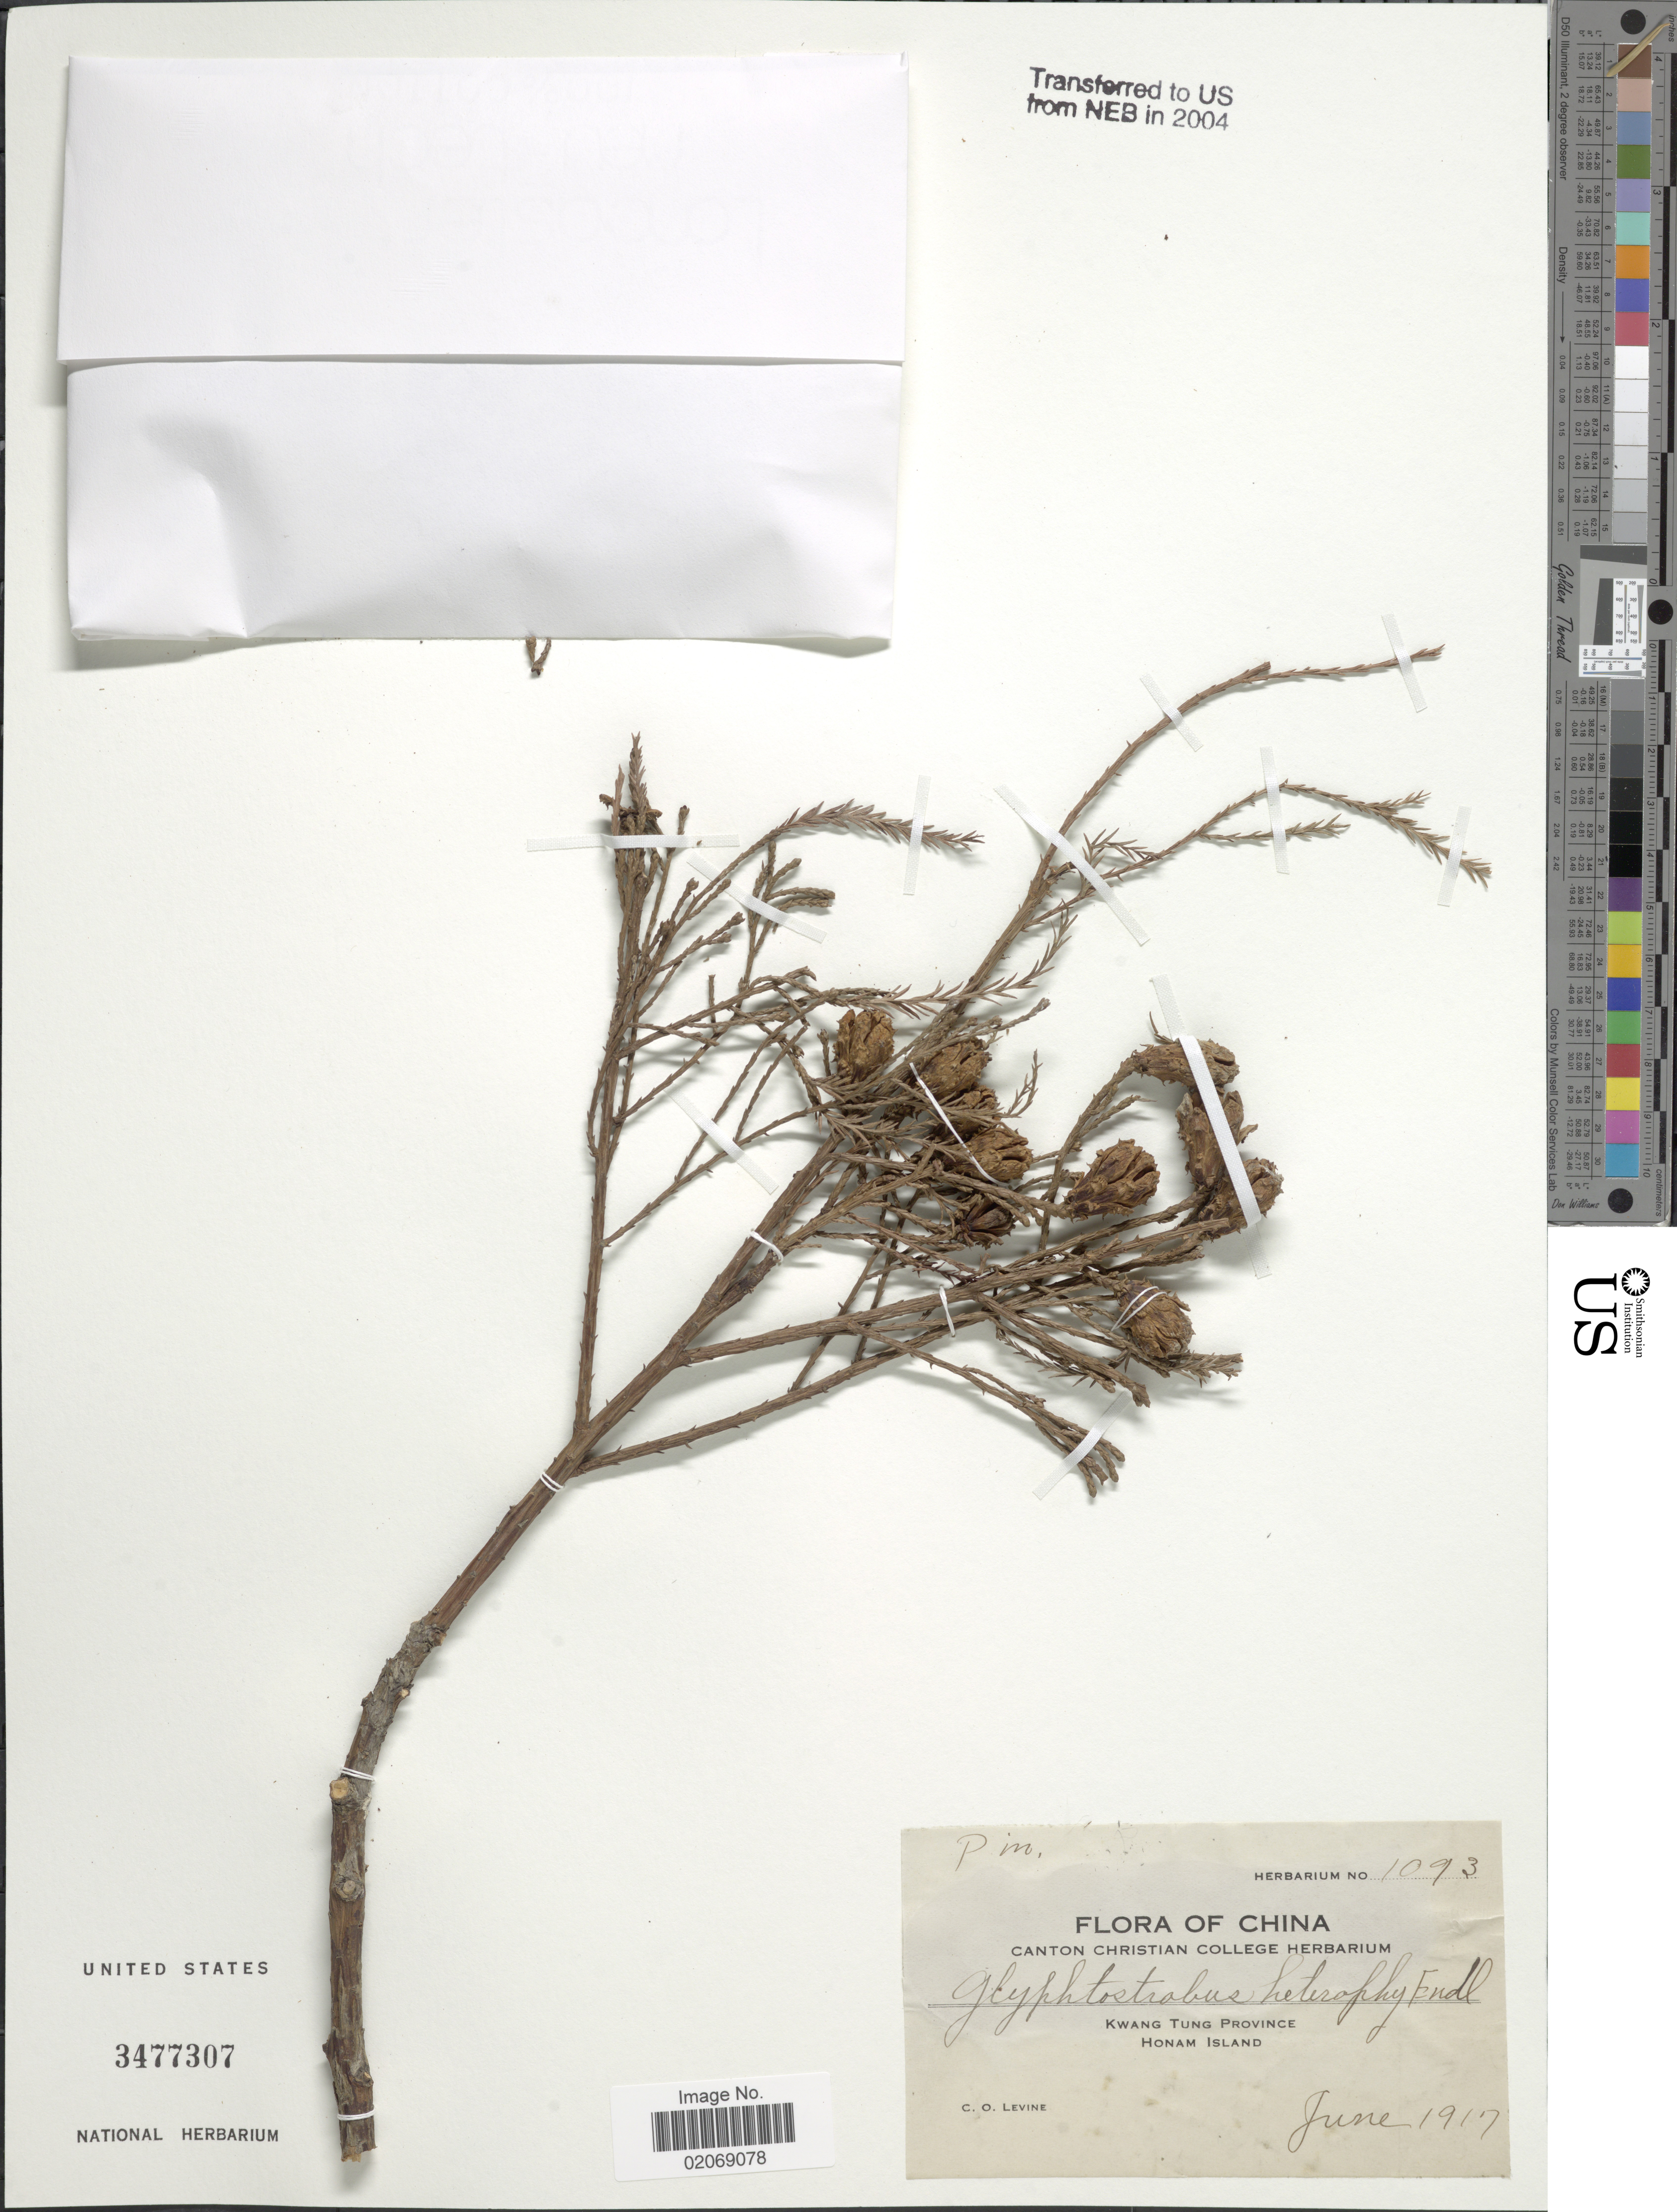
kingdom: Plantae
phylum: Tracheophyta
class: Pinopsida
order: Pinales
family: Cupressaceae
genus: Glyptostrobus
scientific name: Glyptostrobus heterophyllus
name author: Endl.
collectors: C. O. Levine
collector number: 1093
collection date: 1917-06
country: China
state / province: Guangdong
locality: Kwang Tung Province. Honam Island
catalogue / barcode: US 3477307